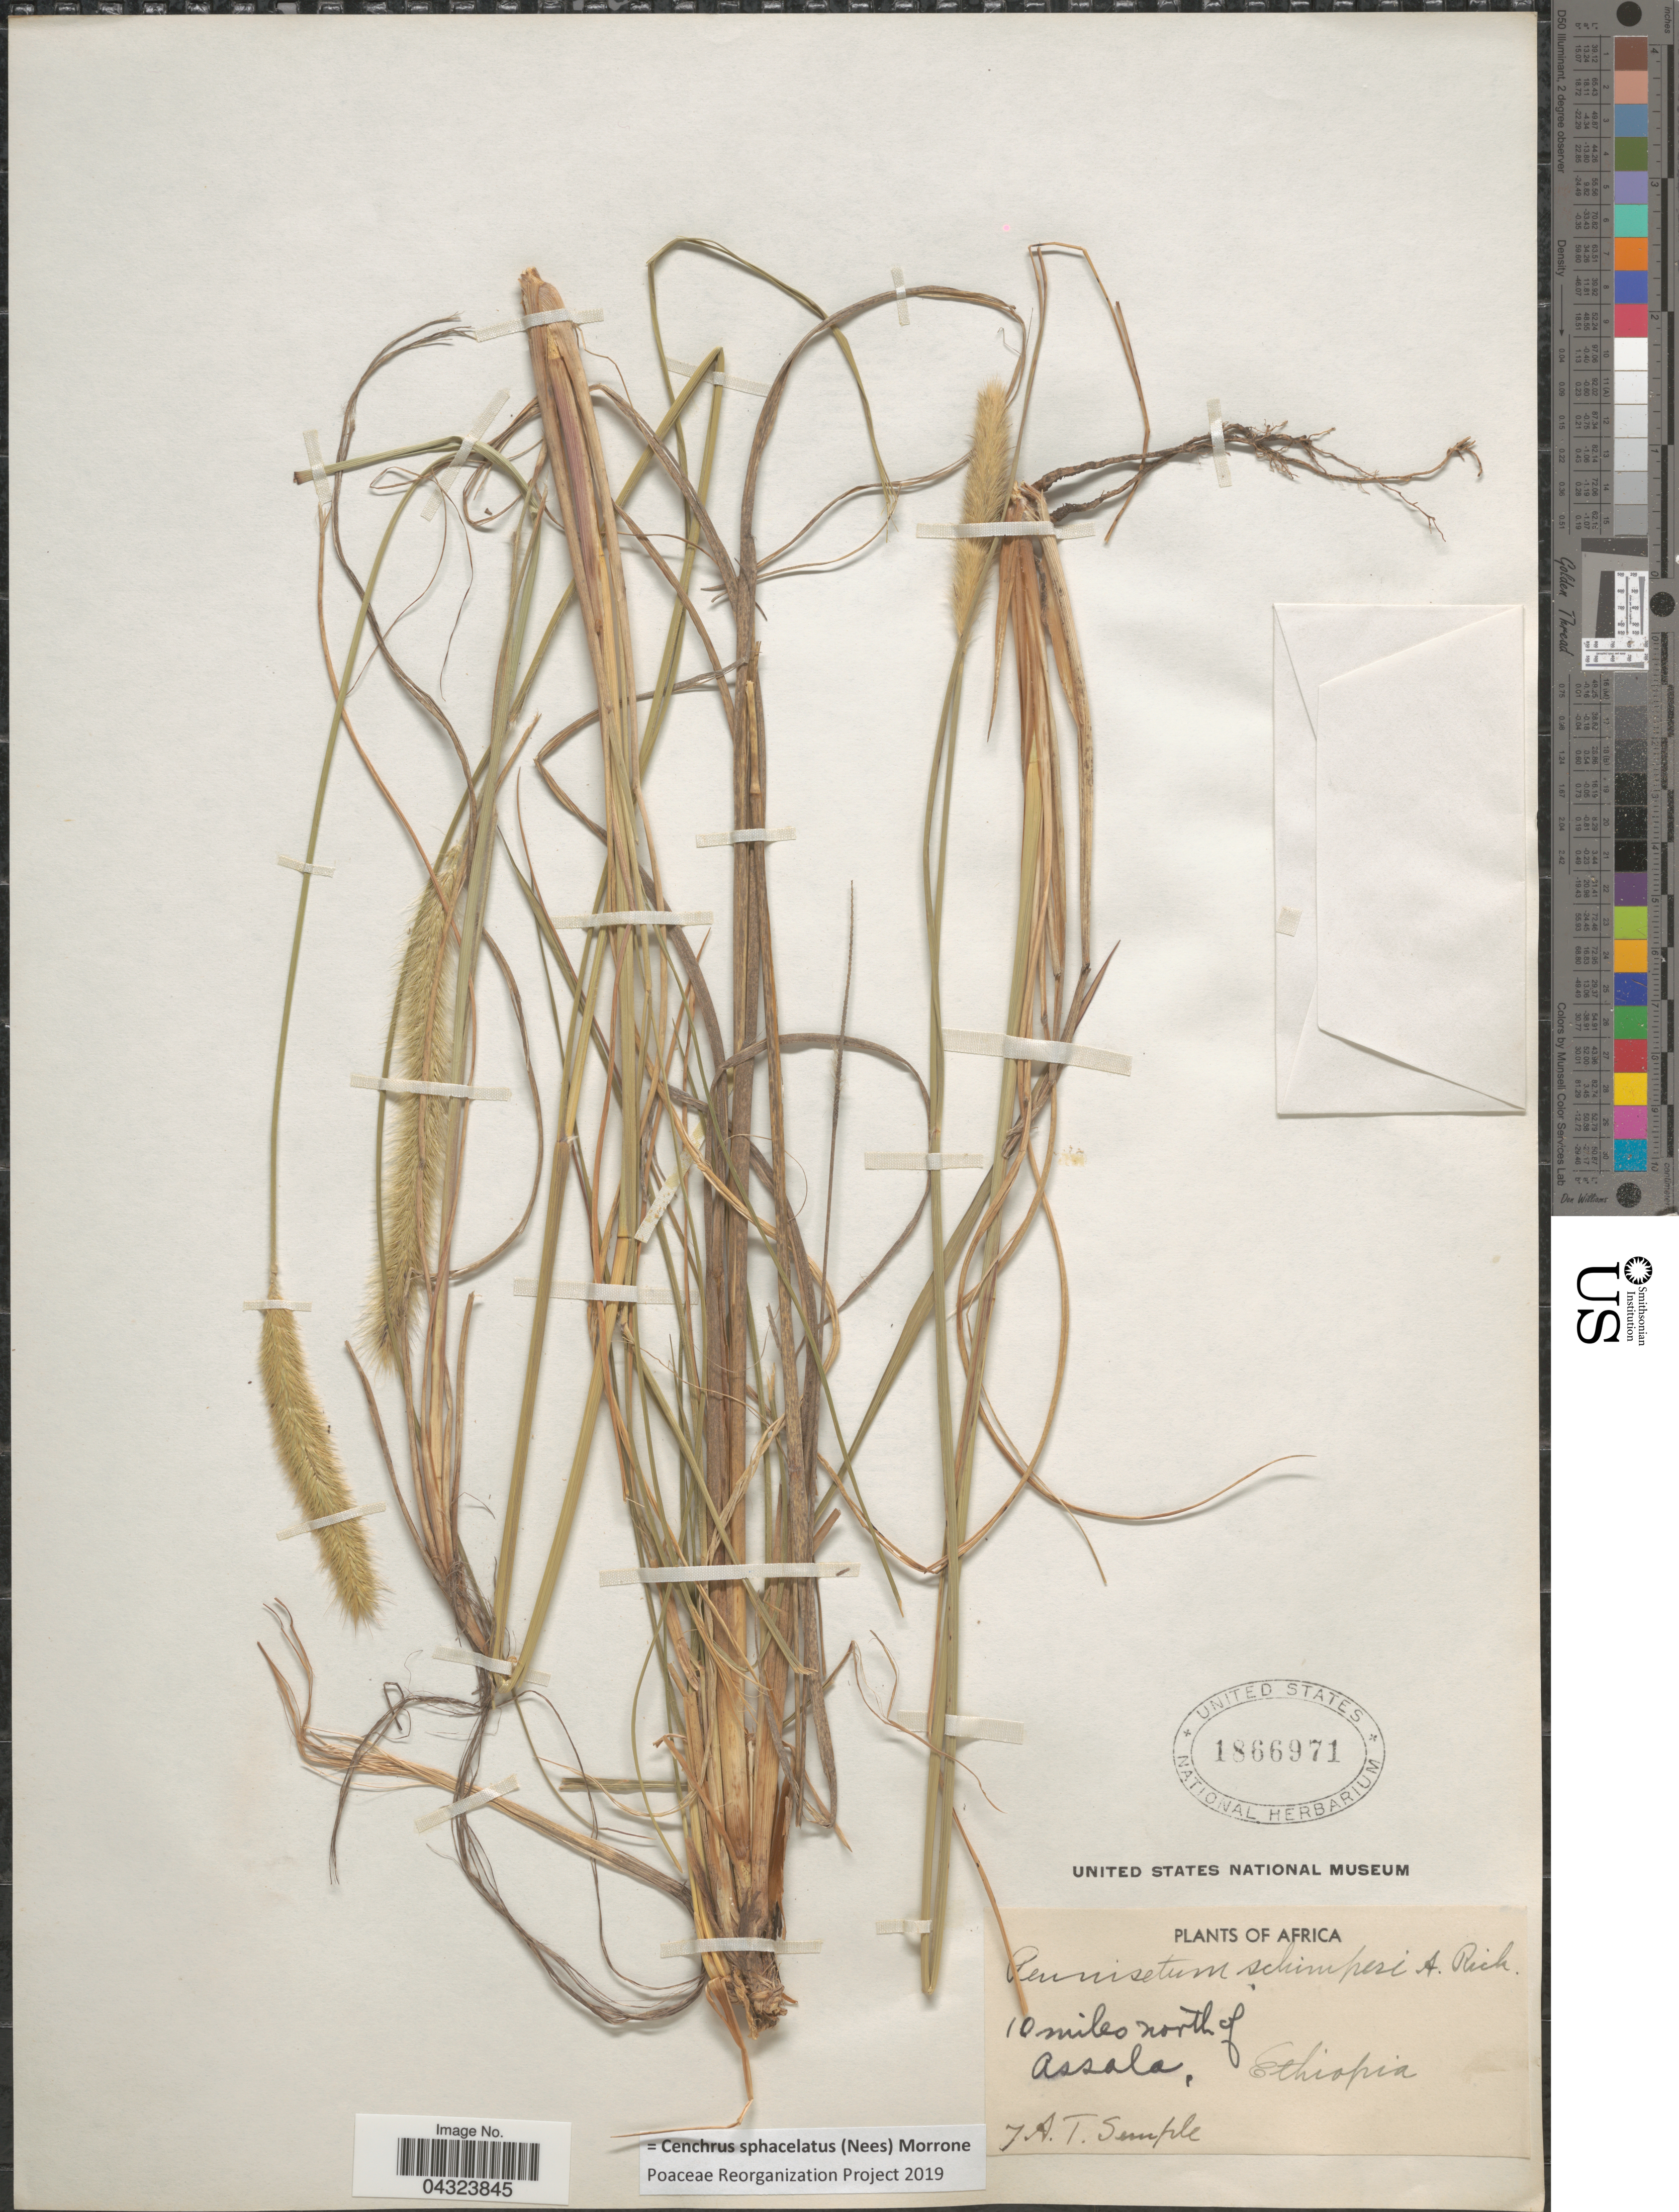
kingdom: Plantae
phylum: Tracheophyta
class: Liliopsida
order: Poales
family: Poaceae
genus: Cenchrus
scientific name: Cenchrus sphacelatus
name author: (Nees) Morrone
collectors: A. Semple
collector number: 7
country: Ethiopia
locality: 10 miles north of Assala. Ethiopia.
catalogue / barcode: US 1866971